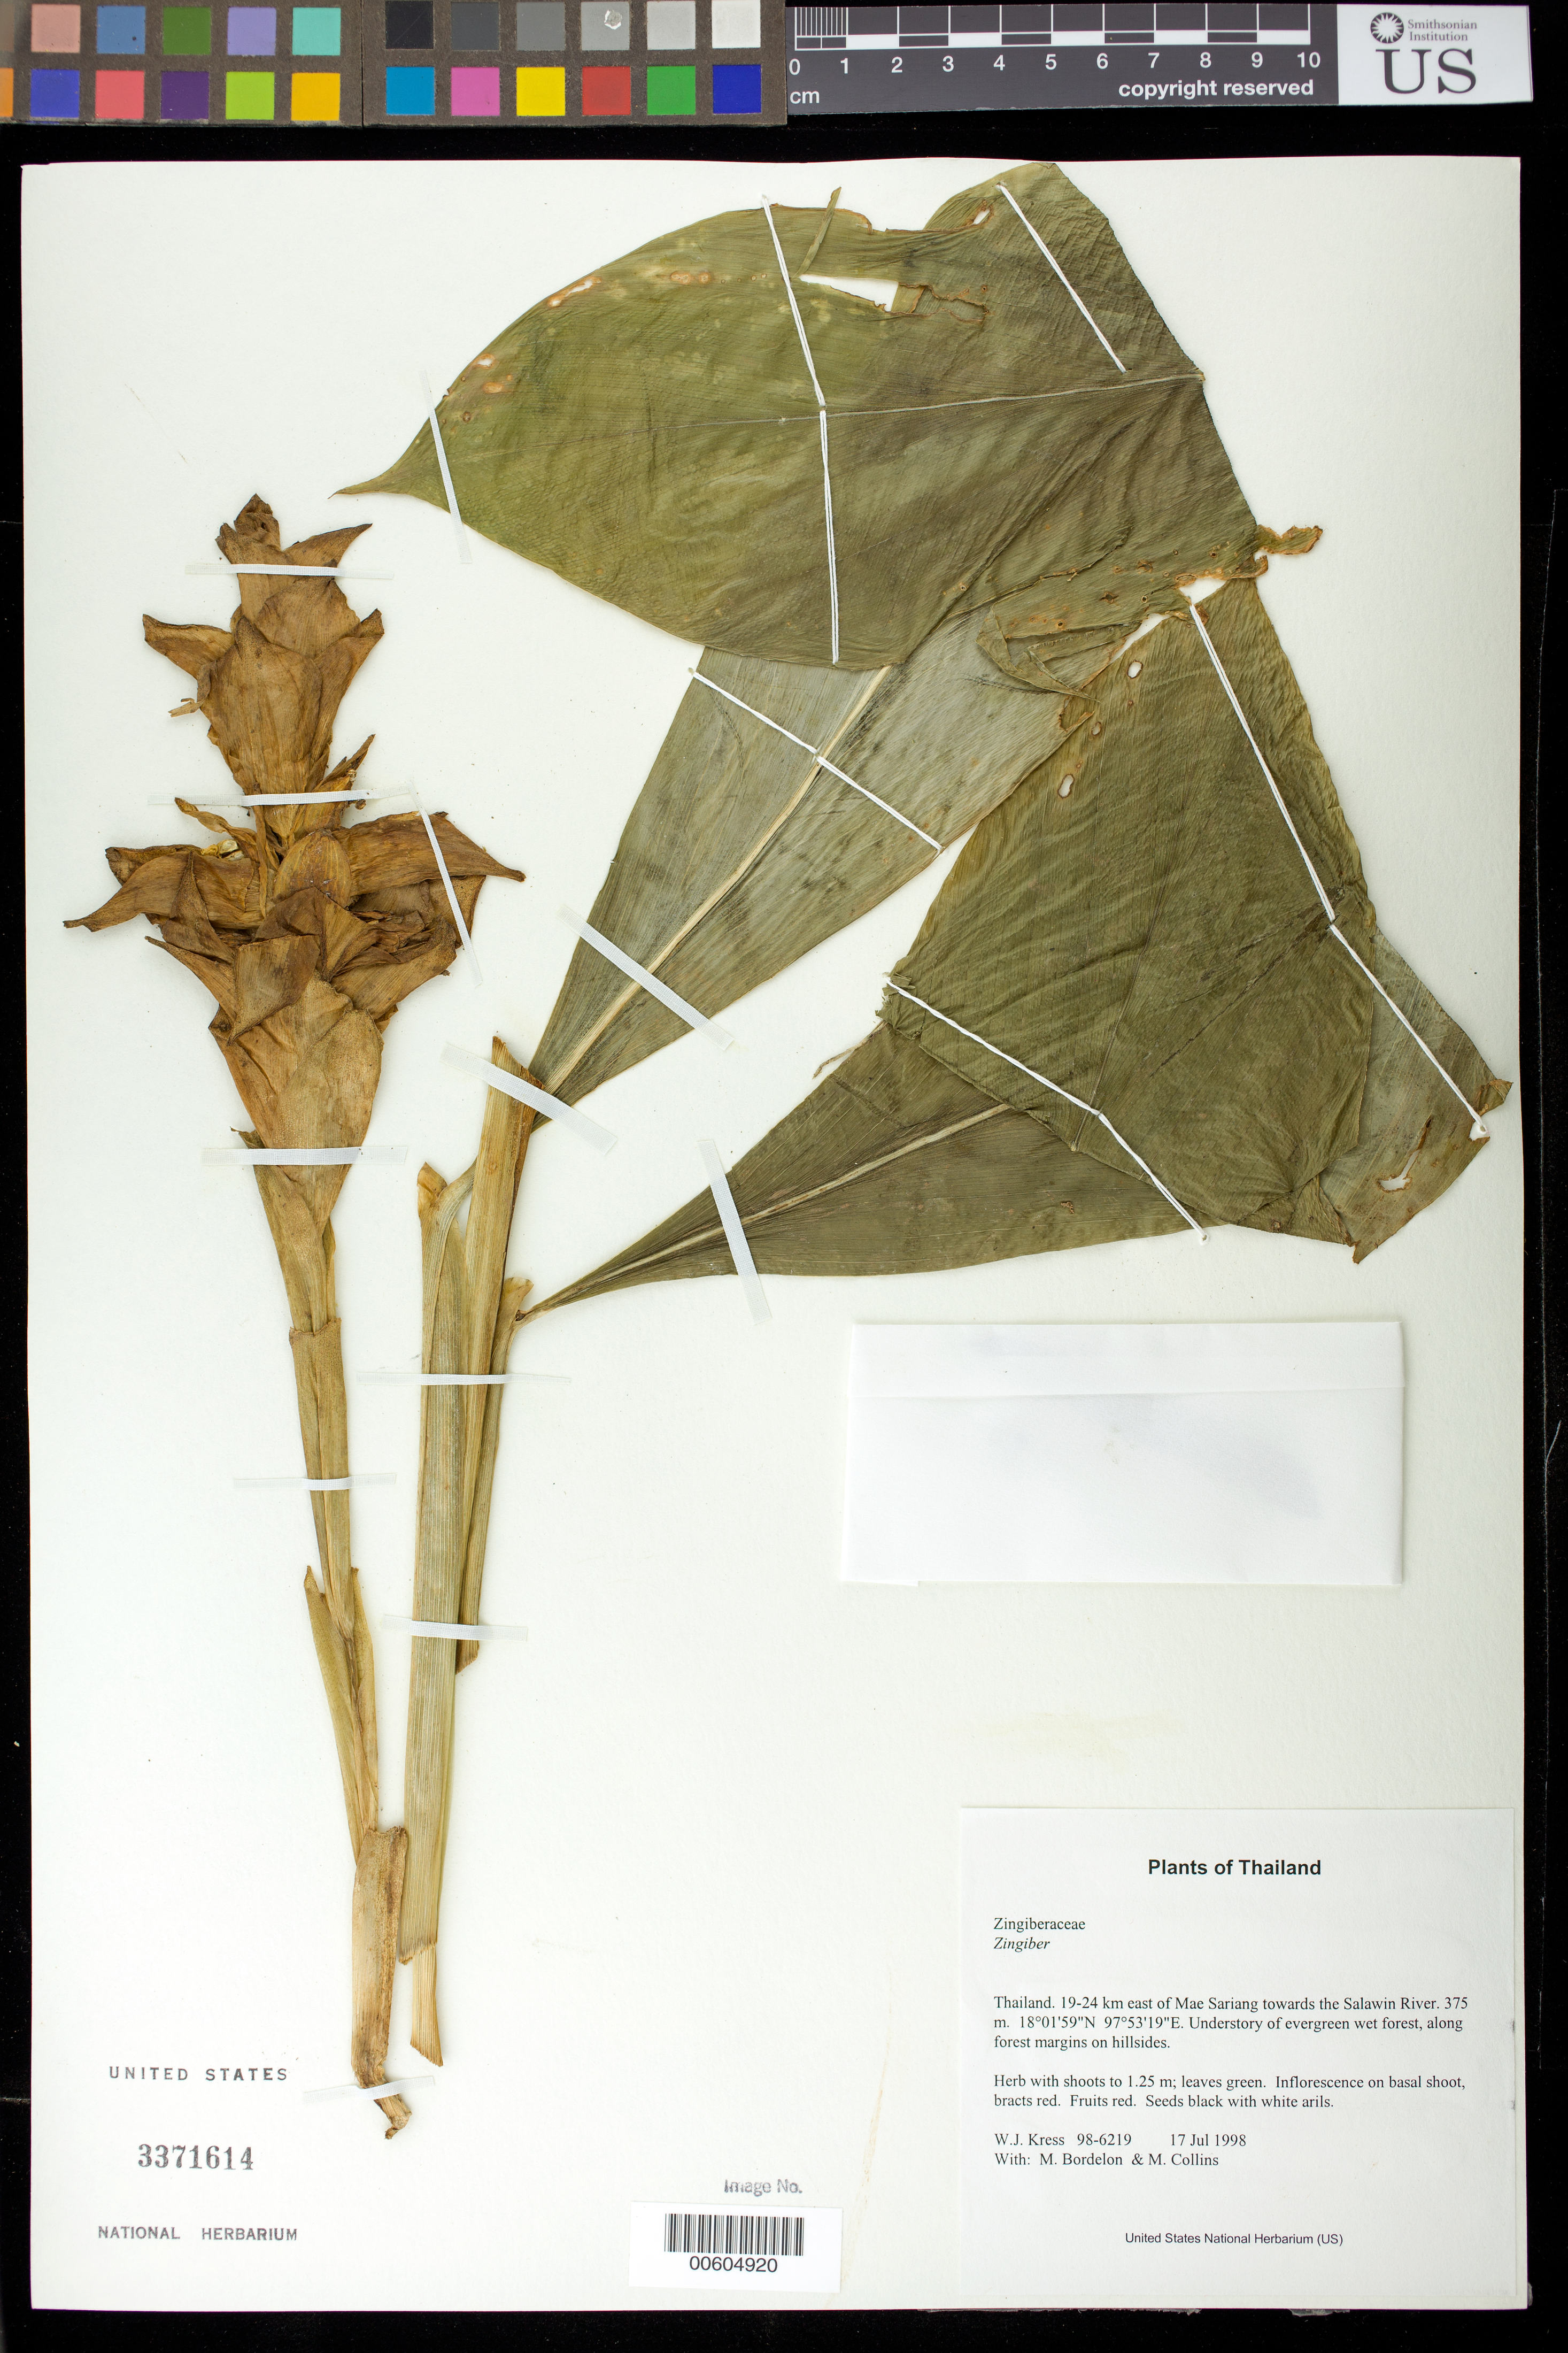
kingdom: Plantae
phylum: Tracheophyta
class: Liliopsida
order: Zingiberales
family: Zingiberaceae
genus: Zingiber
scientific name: Zingiber sp.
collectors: W. J. Kress, M. Bordelon & M. Collins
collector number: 98-6219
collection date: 1998-07-17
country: Thailand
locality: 19-24 km east of Mae Sariang towards the Salawin River.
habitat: Understory of evergreen wet forest, along forest margins on hillsides.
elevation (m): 375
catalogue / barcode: US 3371614